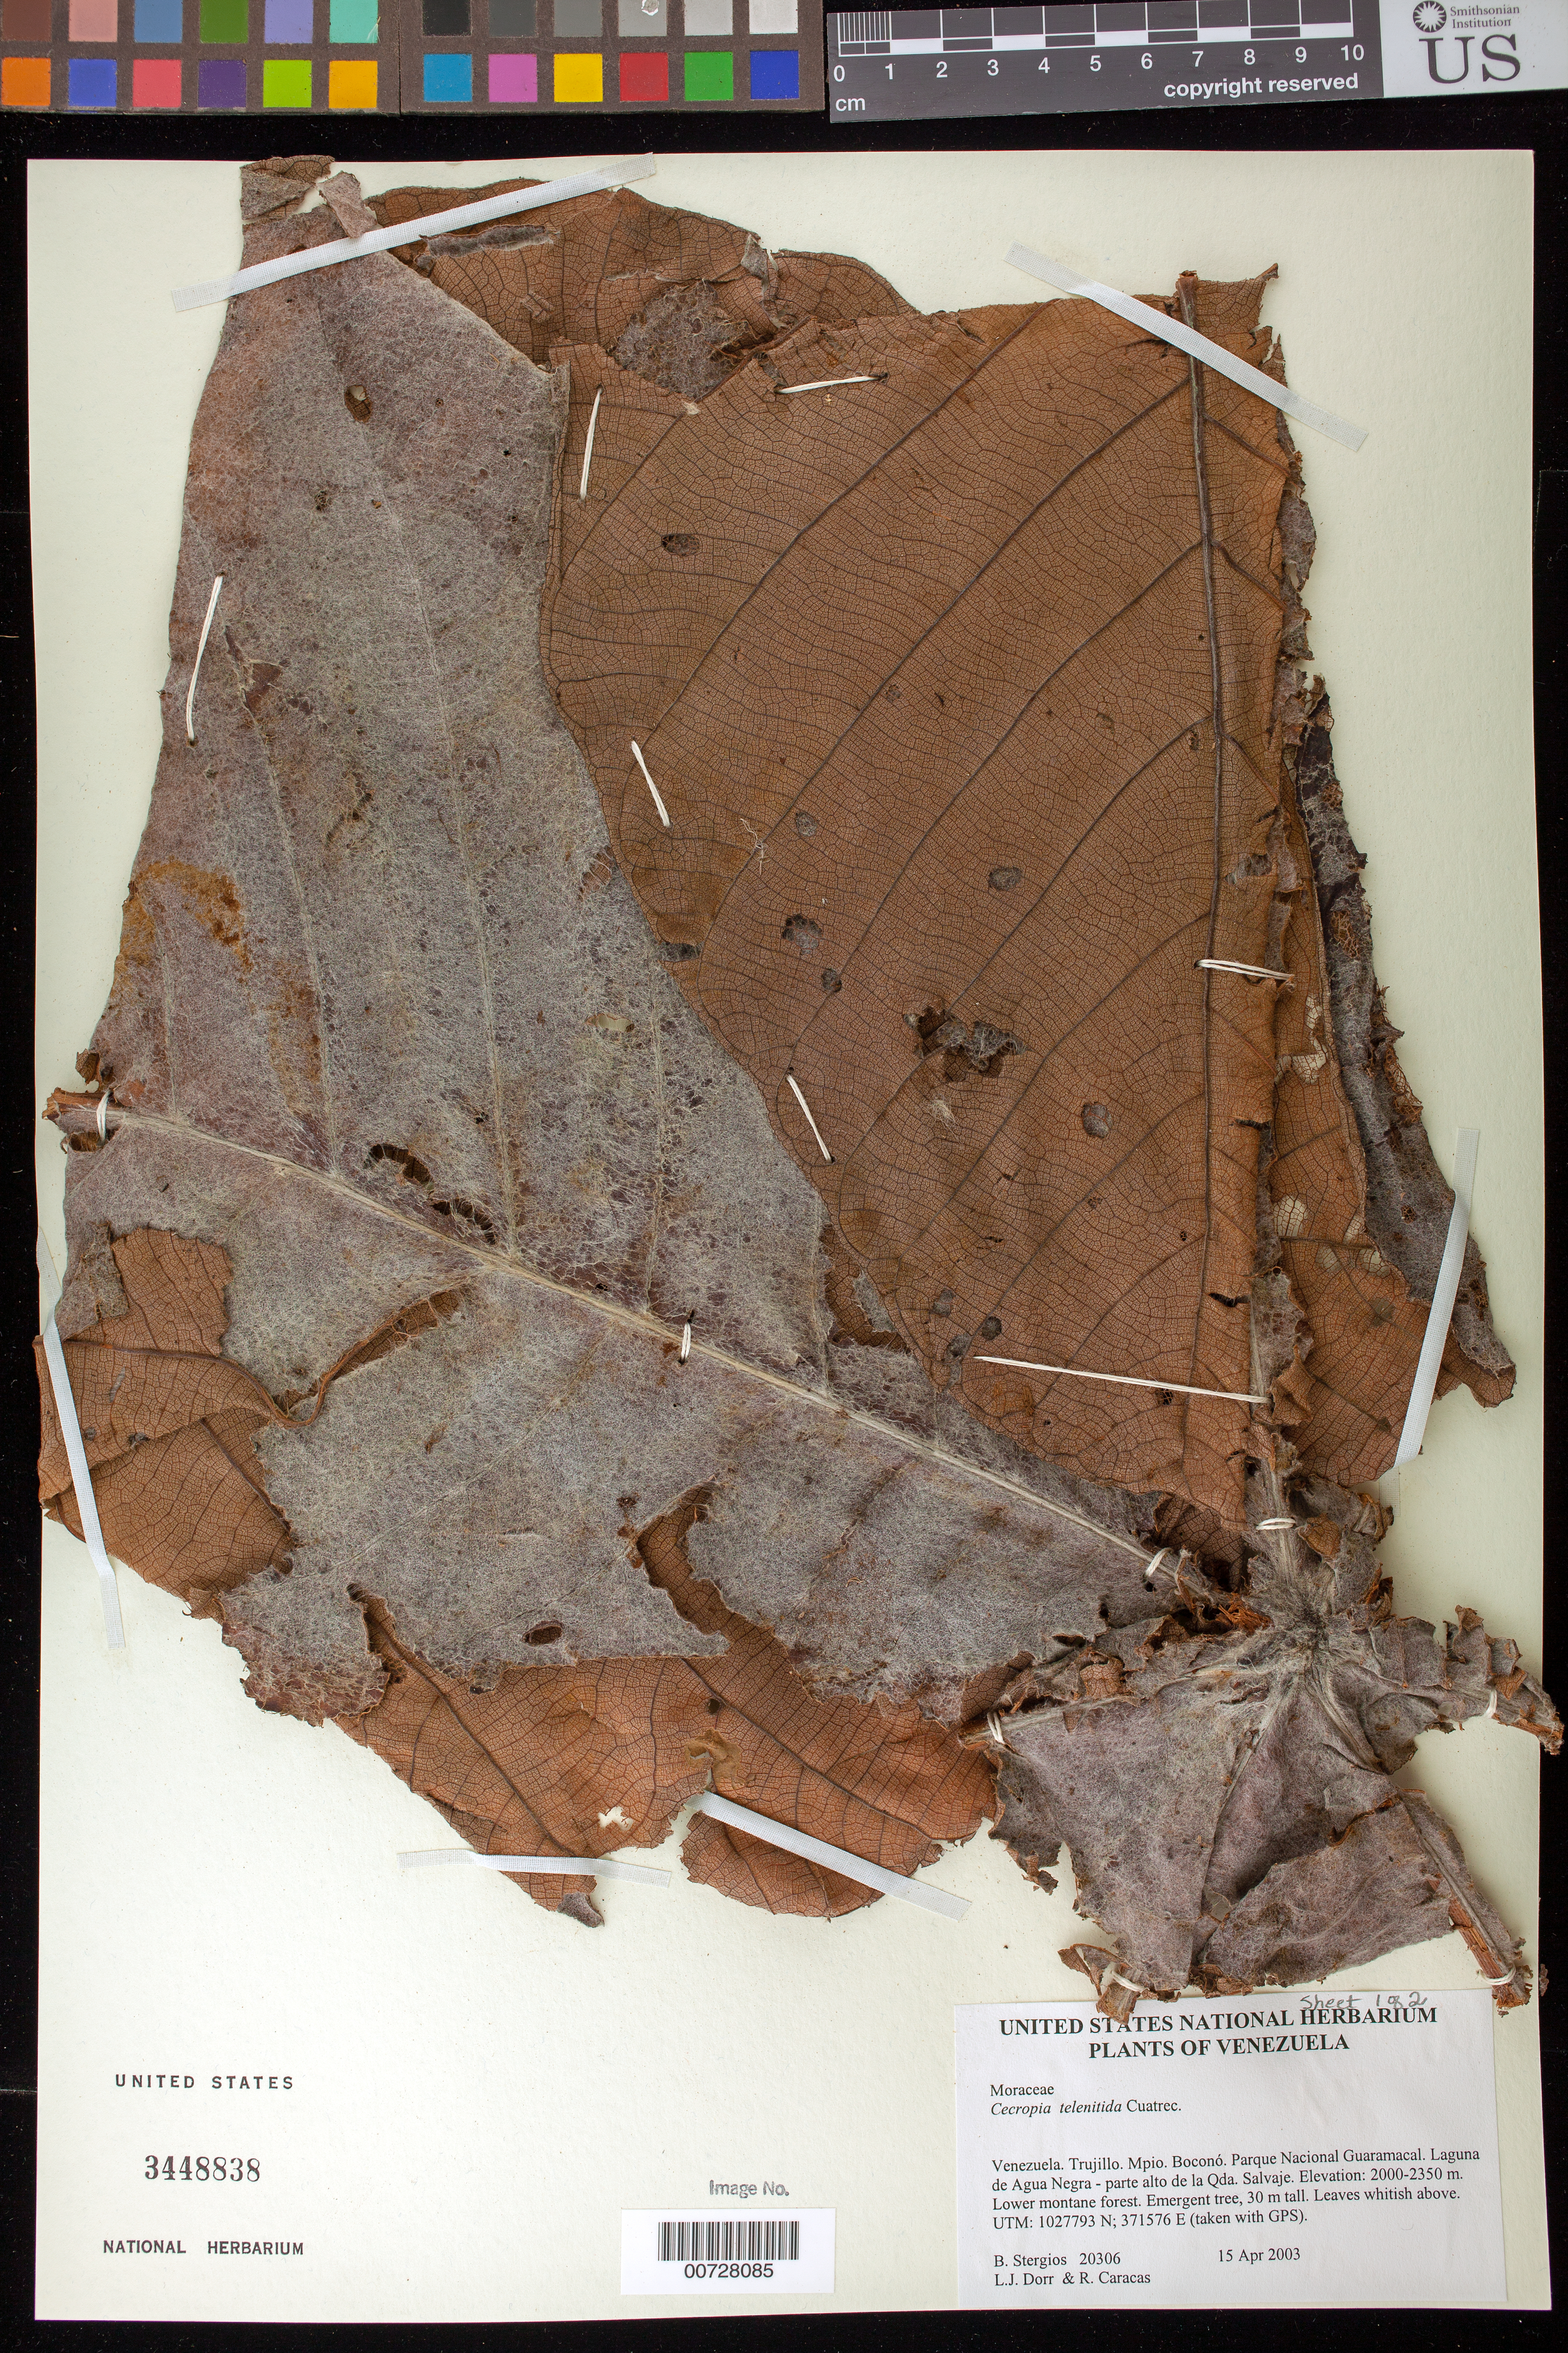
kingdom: Plantae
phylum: Tracheophyta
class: Magnoliopsida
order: Rosales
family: Urticaceae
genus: Cecropia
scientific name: Cecropia telenitida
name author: Cuatrec.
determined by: Dorr, L. J., (BOT), Smithsonian Institution - National Museum of Natural History (UNITED STATES)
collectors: B. G. Stergios, L. J. Dorr & R. Caracas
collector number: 20306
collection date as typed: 15 Apr 2003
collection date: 2003-04-15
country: Venezuela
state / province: Trujillo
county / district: Boconó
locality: Parque Nacional Guaramacal, Laguna de Agua Negra - parte alto de la Qda. Salvaje.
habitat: Lower montane forest.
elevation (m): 2000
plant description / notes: PORT, US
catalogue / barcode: US 3448838